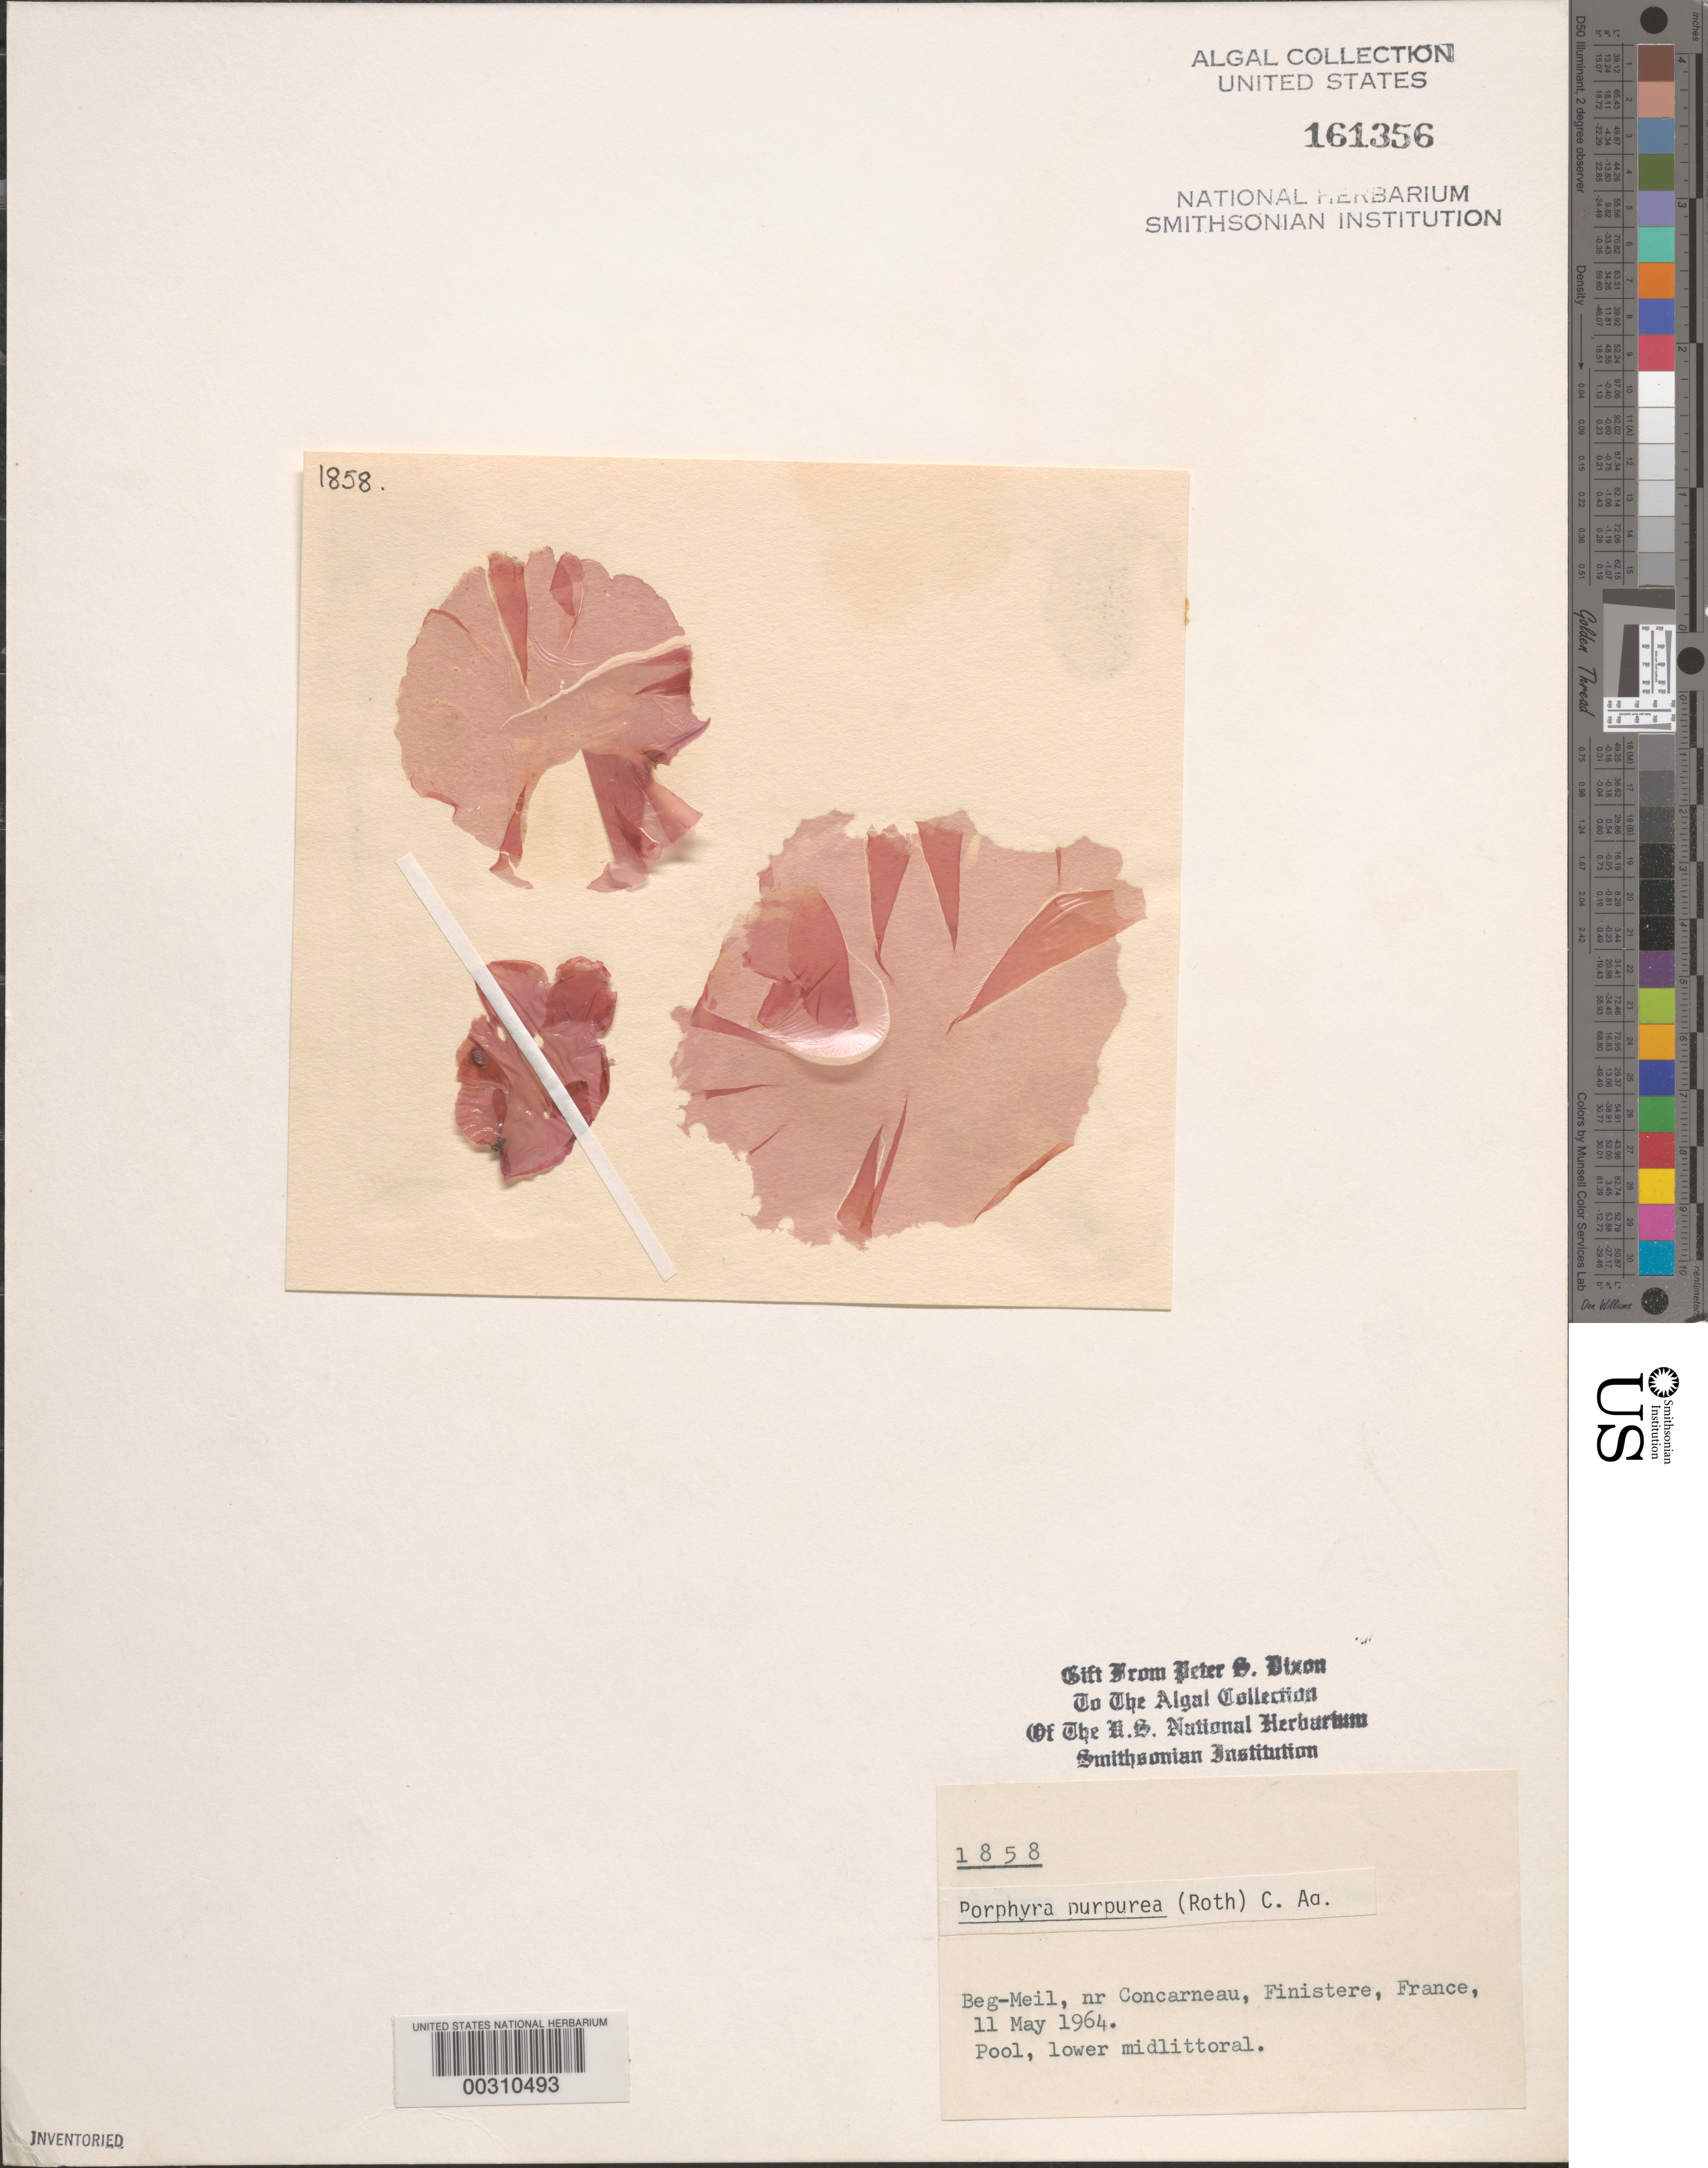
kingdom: Plantae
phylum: Rhodophyta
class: Bangiophyceae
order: Bangiales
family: Bangiaceae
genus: Porphyra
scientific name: Porphyra purpurea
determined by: Dixon, P. S.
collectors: P. S. Dixon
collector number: PSD 1858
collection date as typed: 11 May 1964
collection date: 1964-05-11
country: France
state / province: Bretagne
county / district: Finistère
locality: Beg-Meil, near Concarneau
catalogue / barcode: US 161356